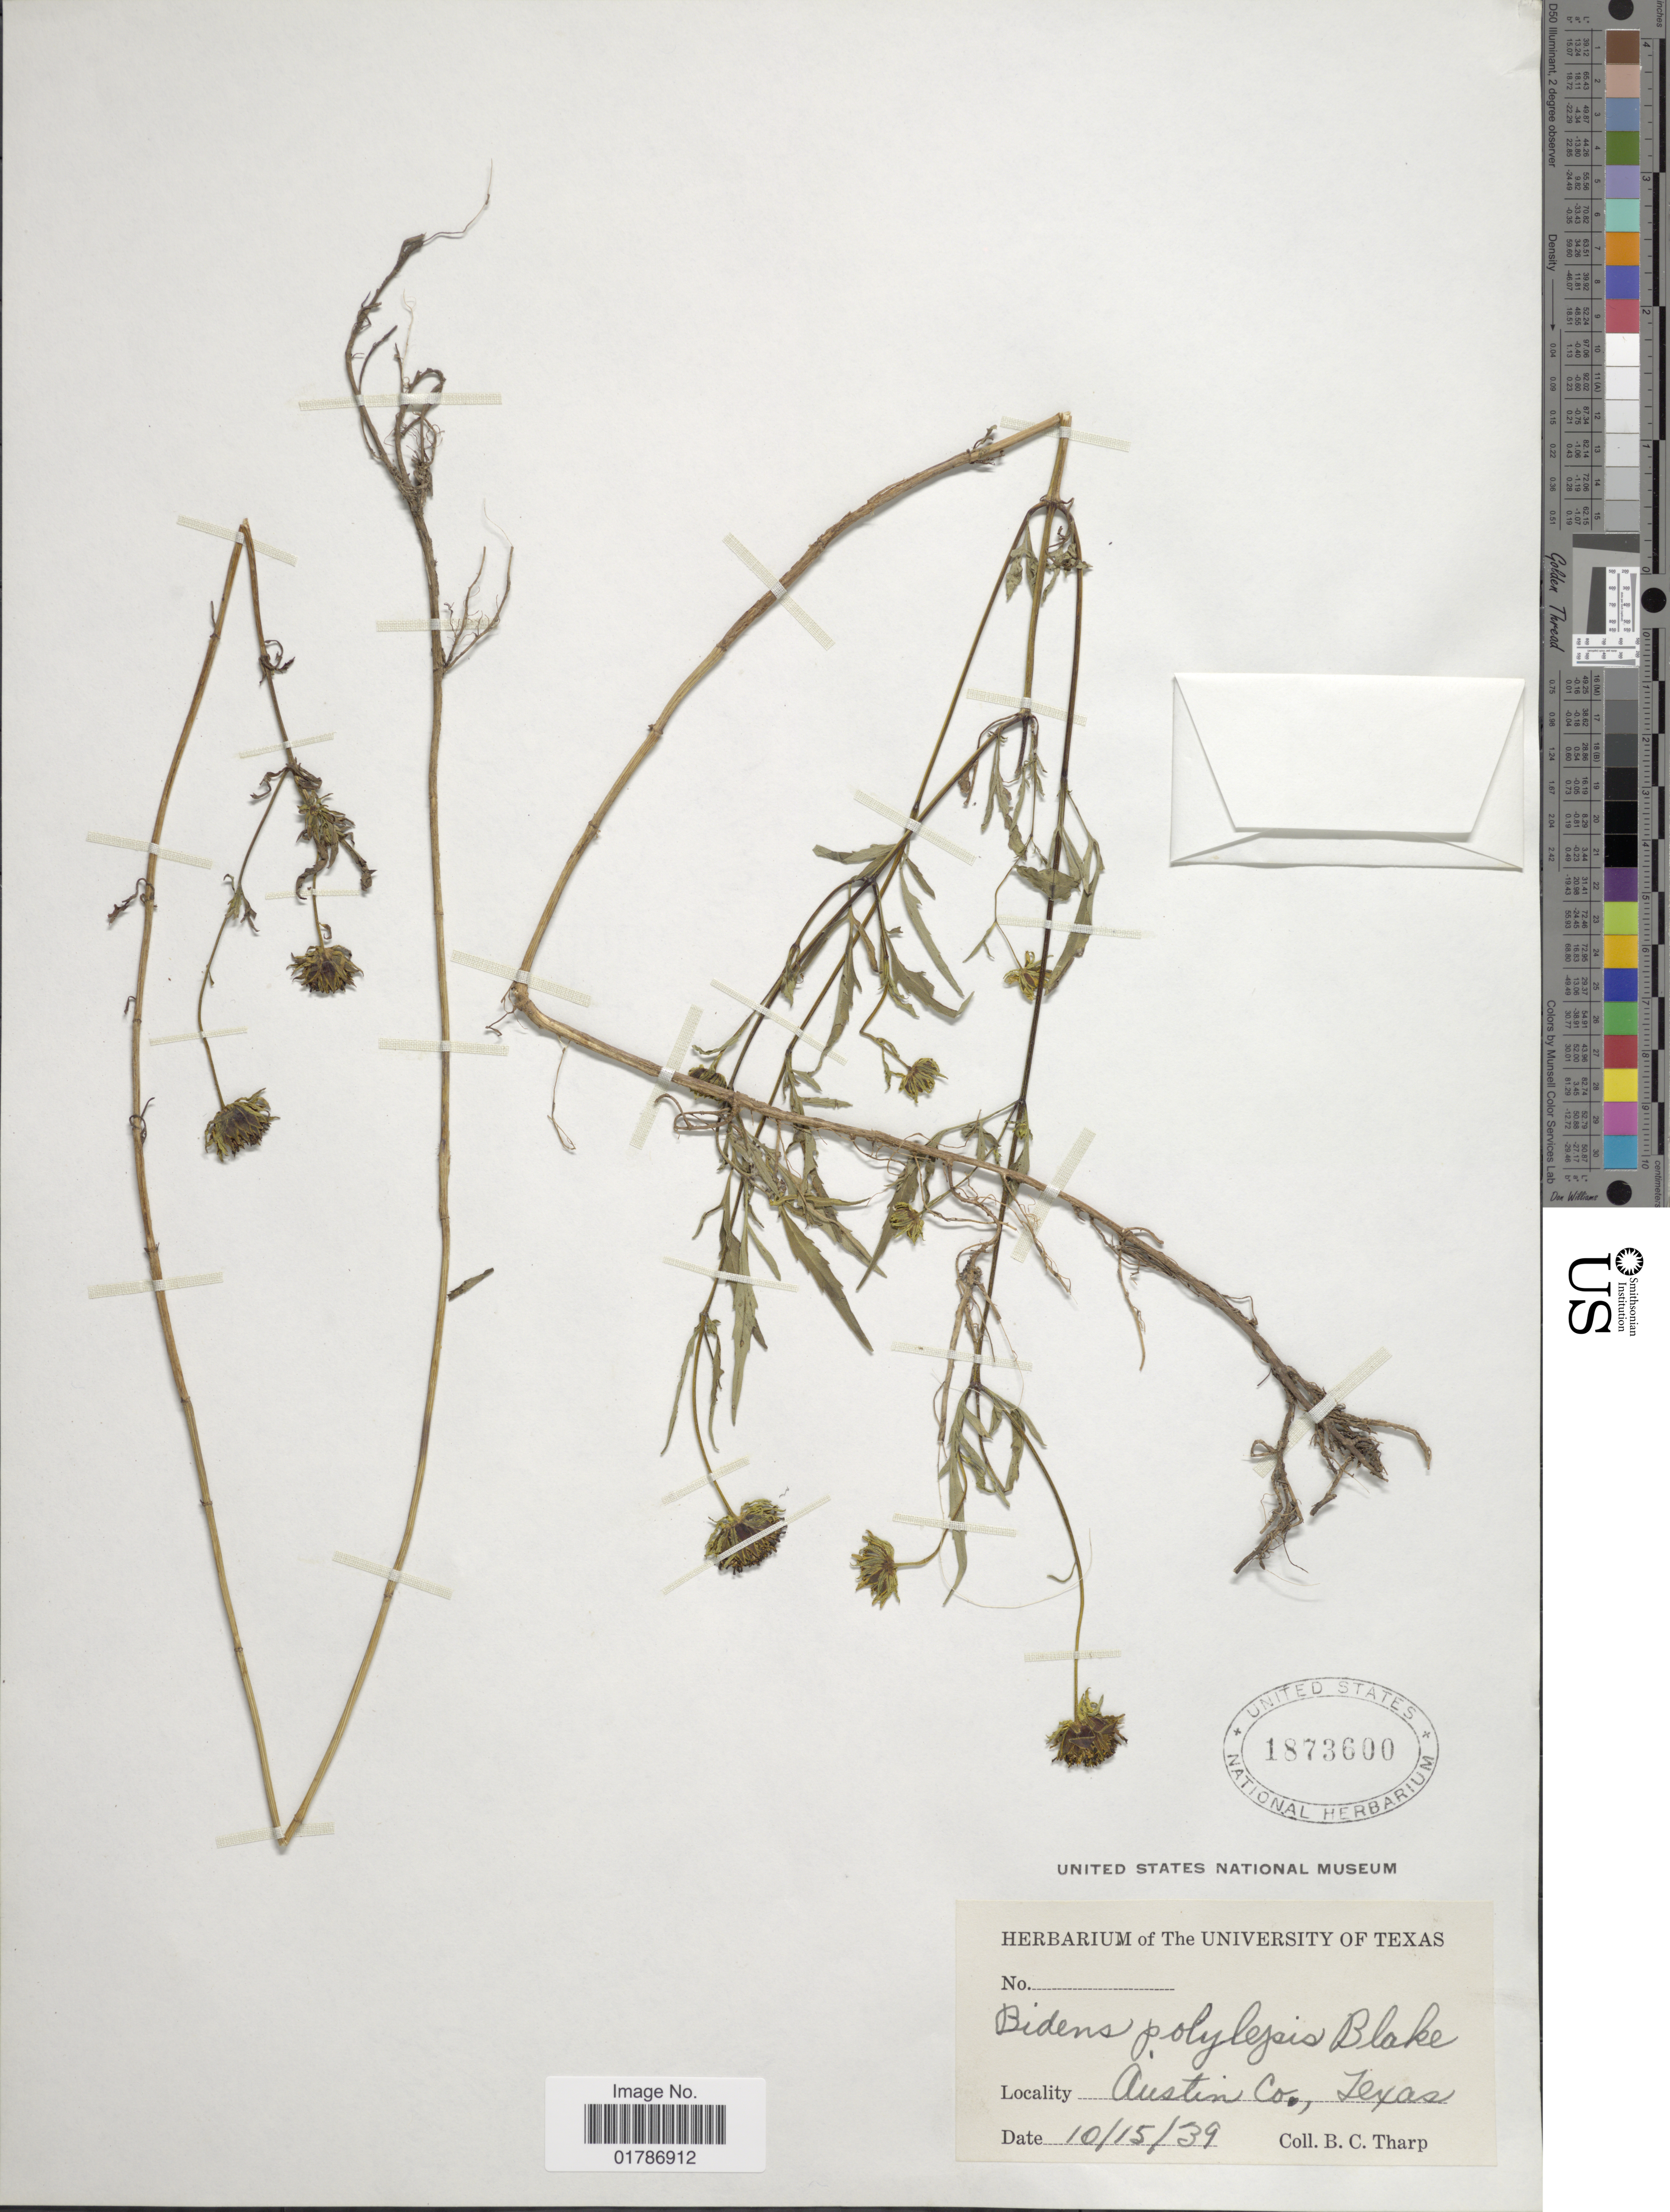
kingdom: Plantae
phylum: Tracheophyta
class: Magnoliopsida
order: Asterales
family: Asteraceae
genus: Bidens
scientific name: Bidens polylepis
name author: S.F. Blake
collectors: B. C. Tharp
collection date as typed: Transcribed d/m/y: 15/10/39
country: United States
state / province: Texas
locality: Austin Co., Texas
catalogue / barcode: US 1873600